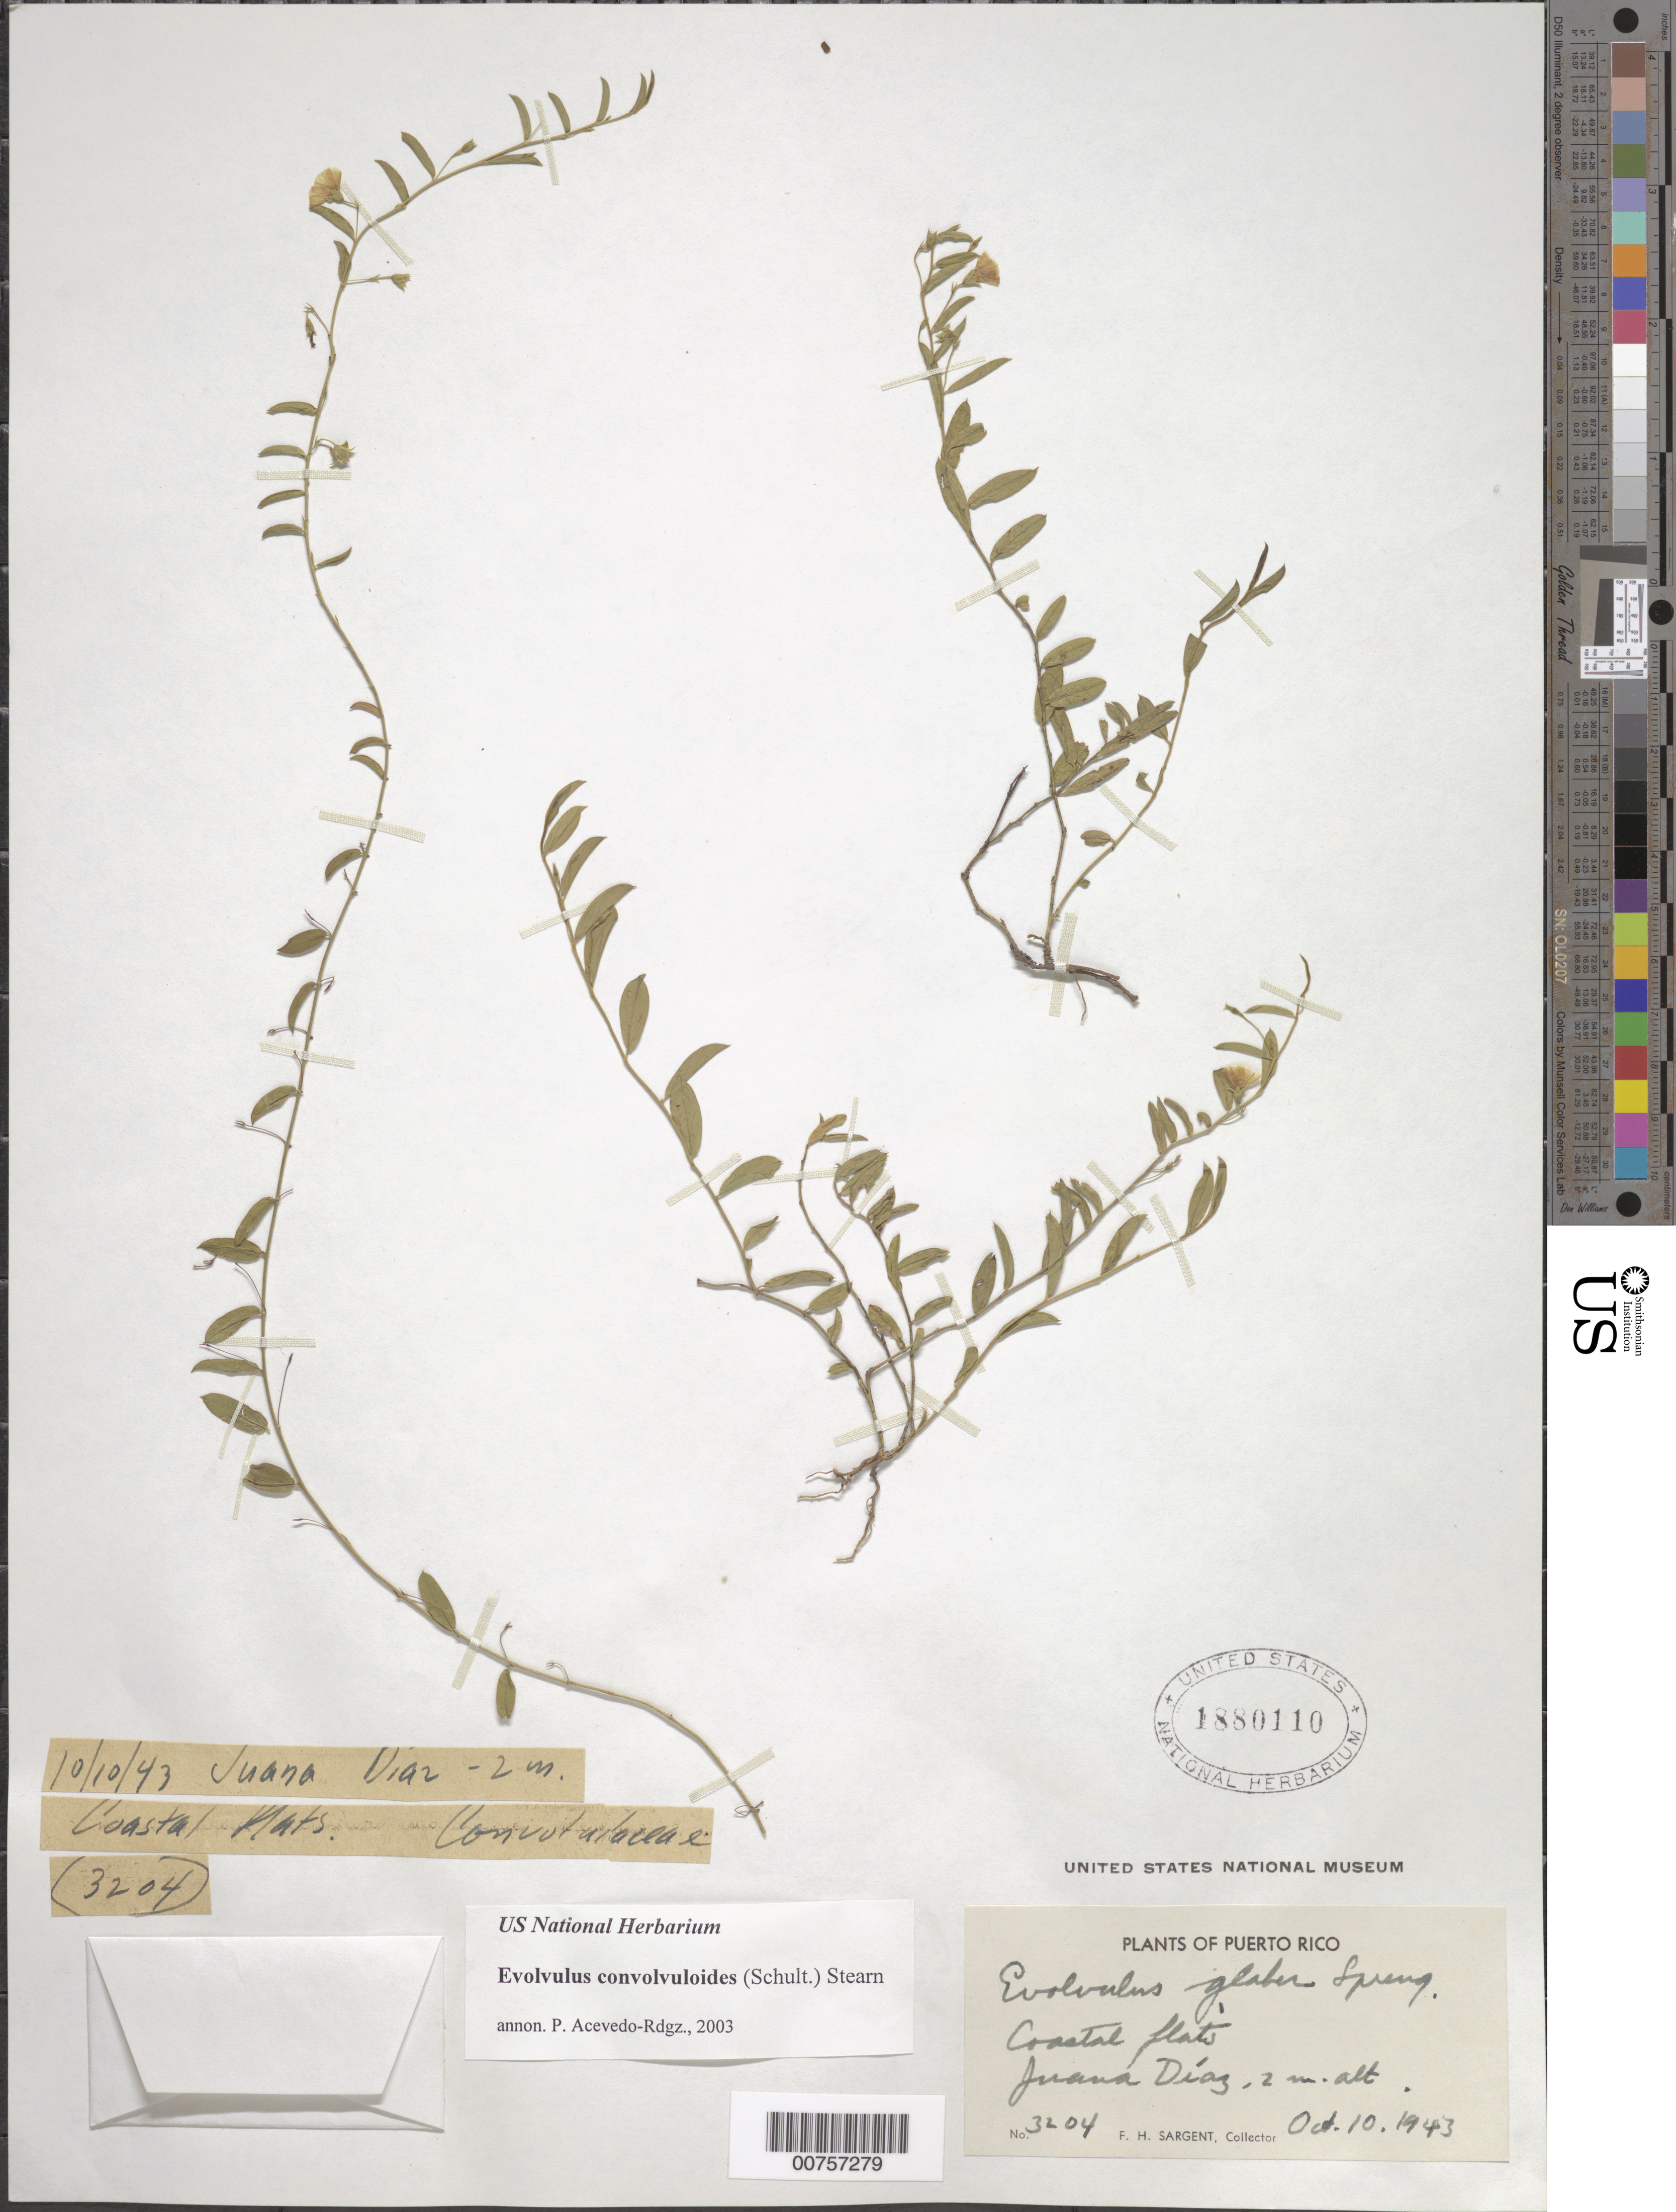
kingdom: Plantae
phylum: Tracheophyta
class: Magnoliopsida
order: Solanales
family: Convolvulaceae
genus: Evolvulus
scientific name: Evolvulus convolvuloides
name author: (Willd. ex Schult.) Stearn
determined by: Acevedo-Rodríguez, P., (BOT), Smithsonian Institution - National Museum of Natural History (UNITED STATES)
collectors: F. H. Sargent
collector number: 3204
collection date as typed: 10 Oct 1943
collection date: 1943-10-10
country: Puerto Rico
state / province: Juana Díaz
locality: Juana Díaz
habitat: Coastal flats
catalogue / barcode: US 1880110